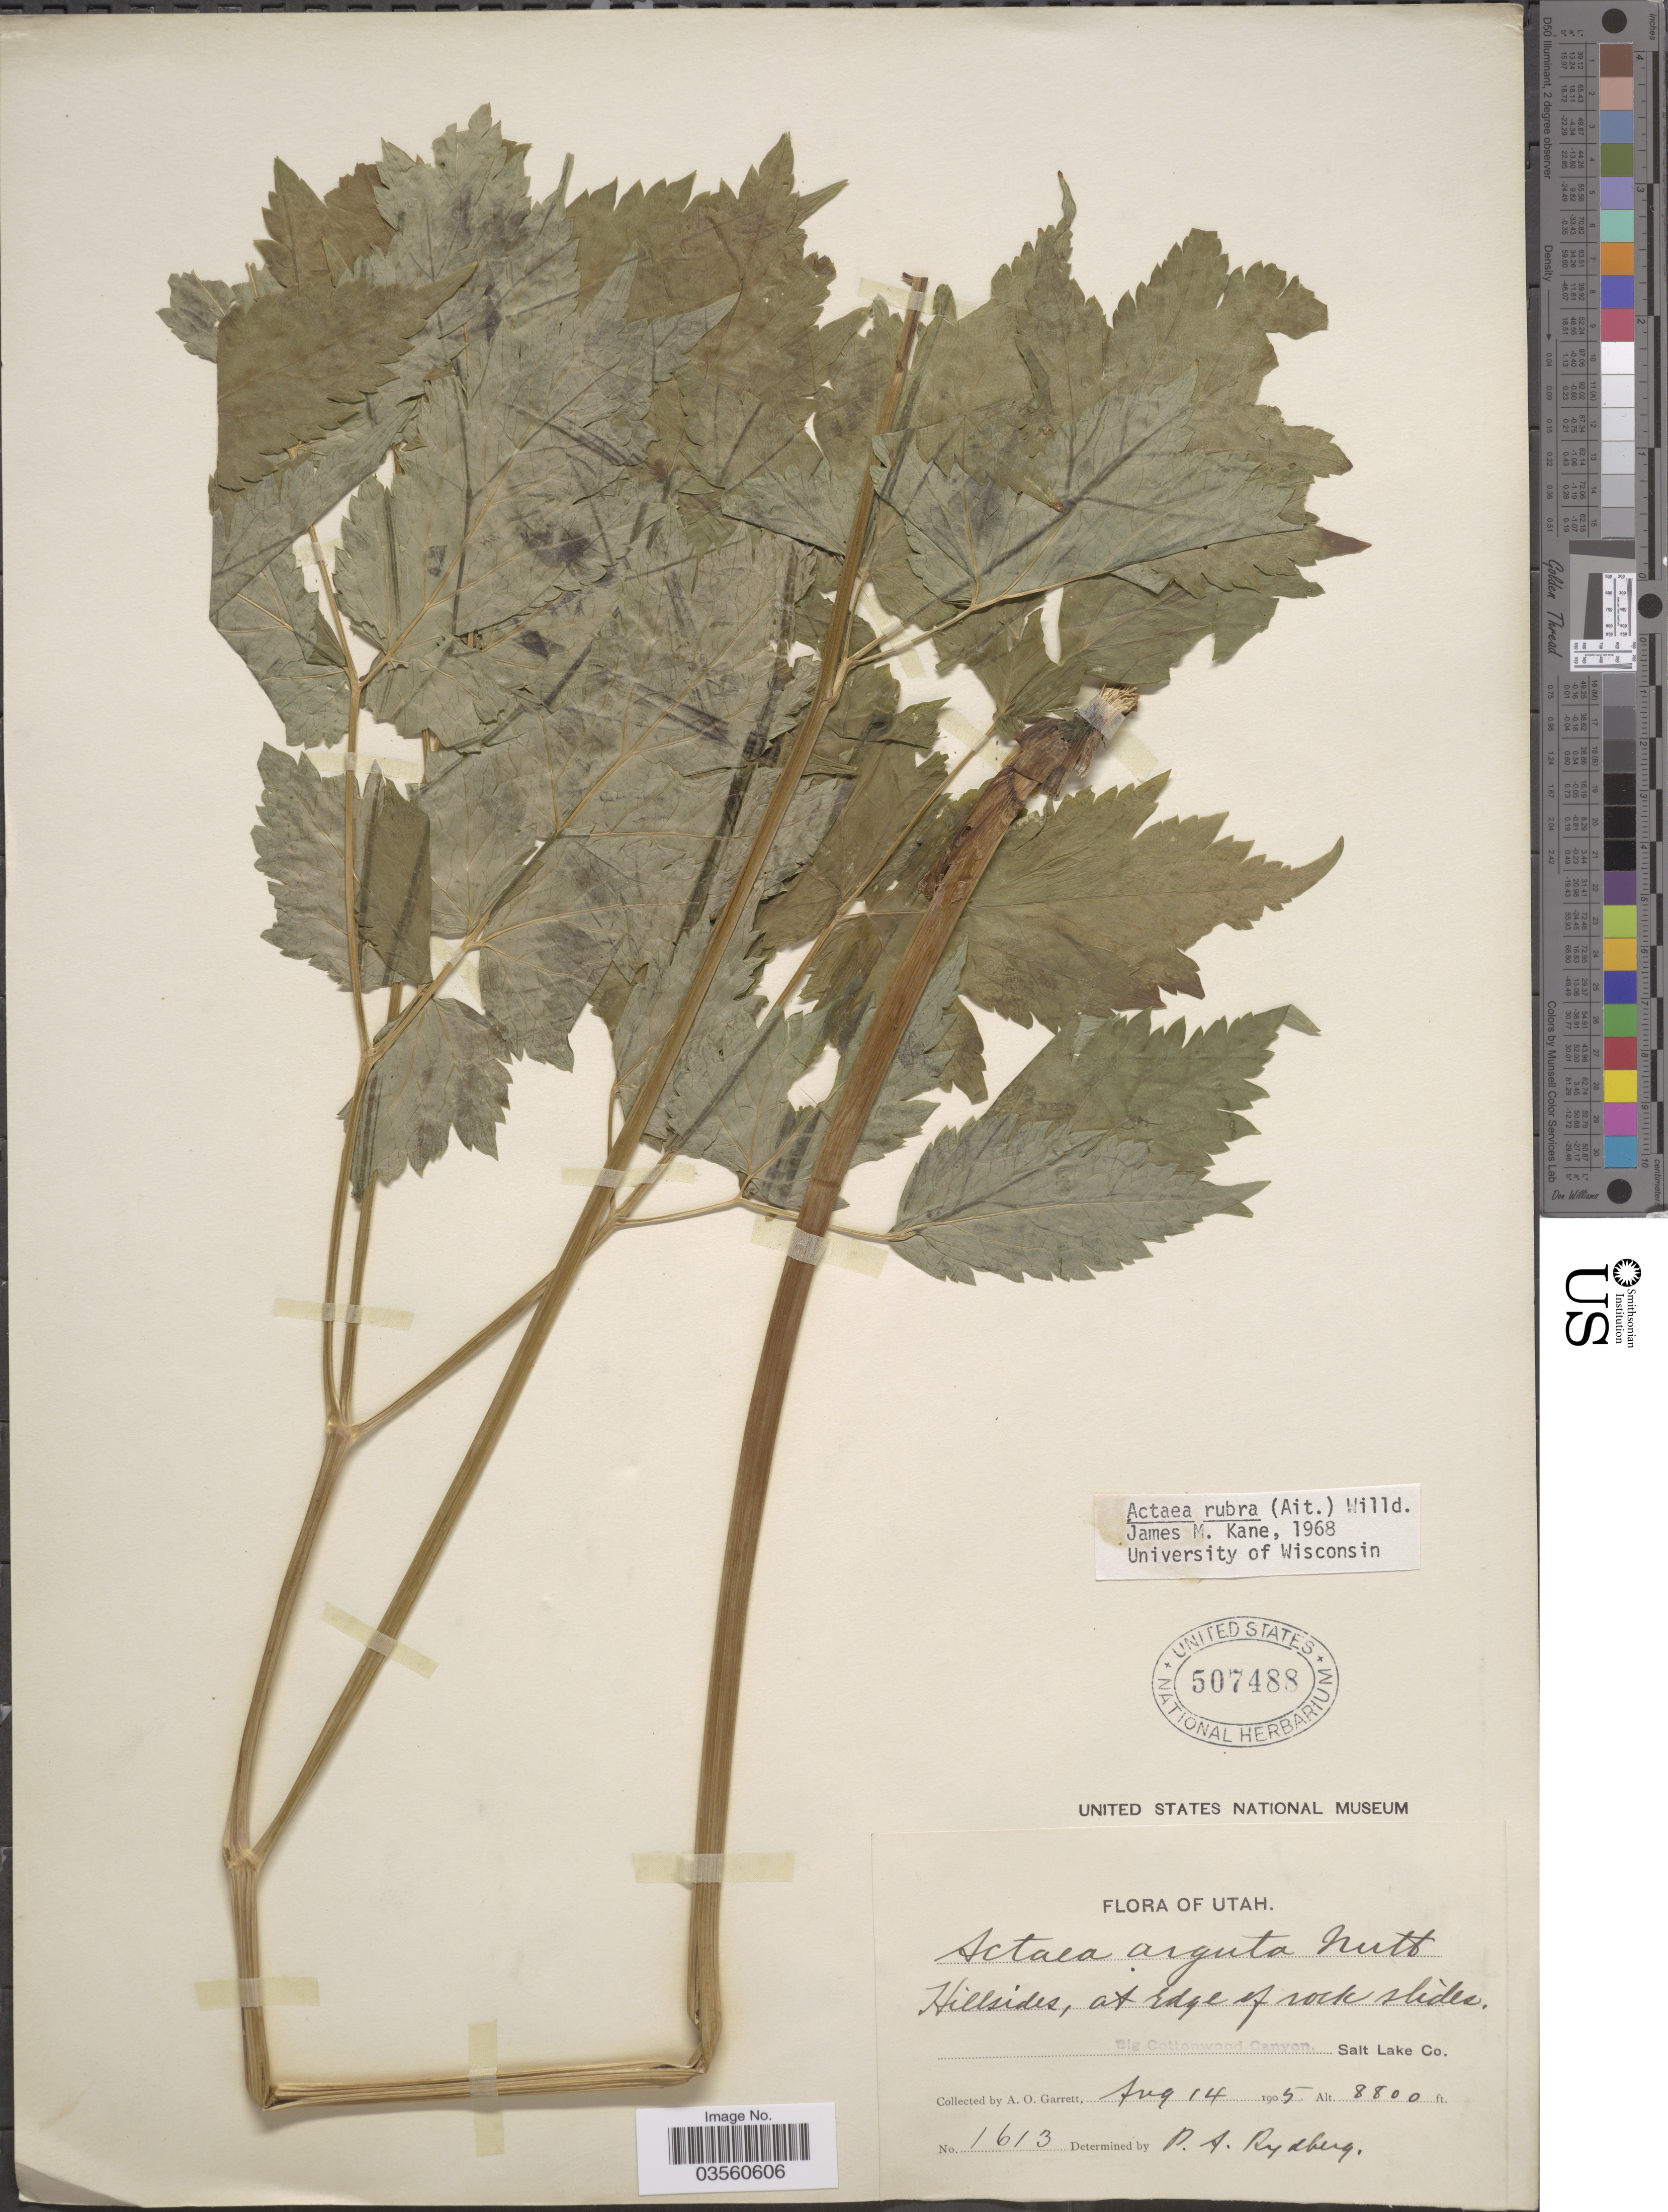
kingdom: Plantae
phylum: Tracheophyta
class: Magnoliopsida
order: Ranunculales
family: Ranunculaceae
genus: Actaea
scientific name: Actaea rubra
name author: (Aiton) Willd.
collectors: A. O. Garrett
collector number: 1613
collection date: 1905-08-14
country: United States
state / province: Utah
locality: Hillsides, at edge of of rock slides. Big Cottonwood Canyon. Salt Lake Co.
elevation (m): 2682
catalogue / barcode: US 507488